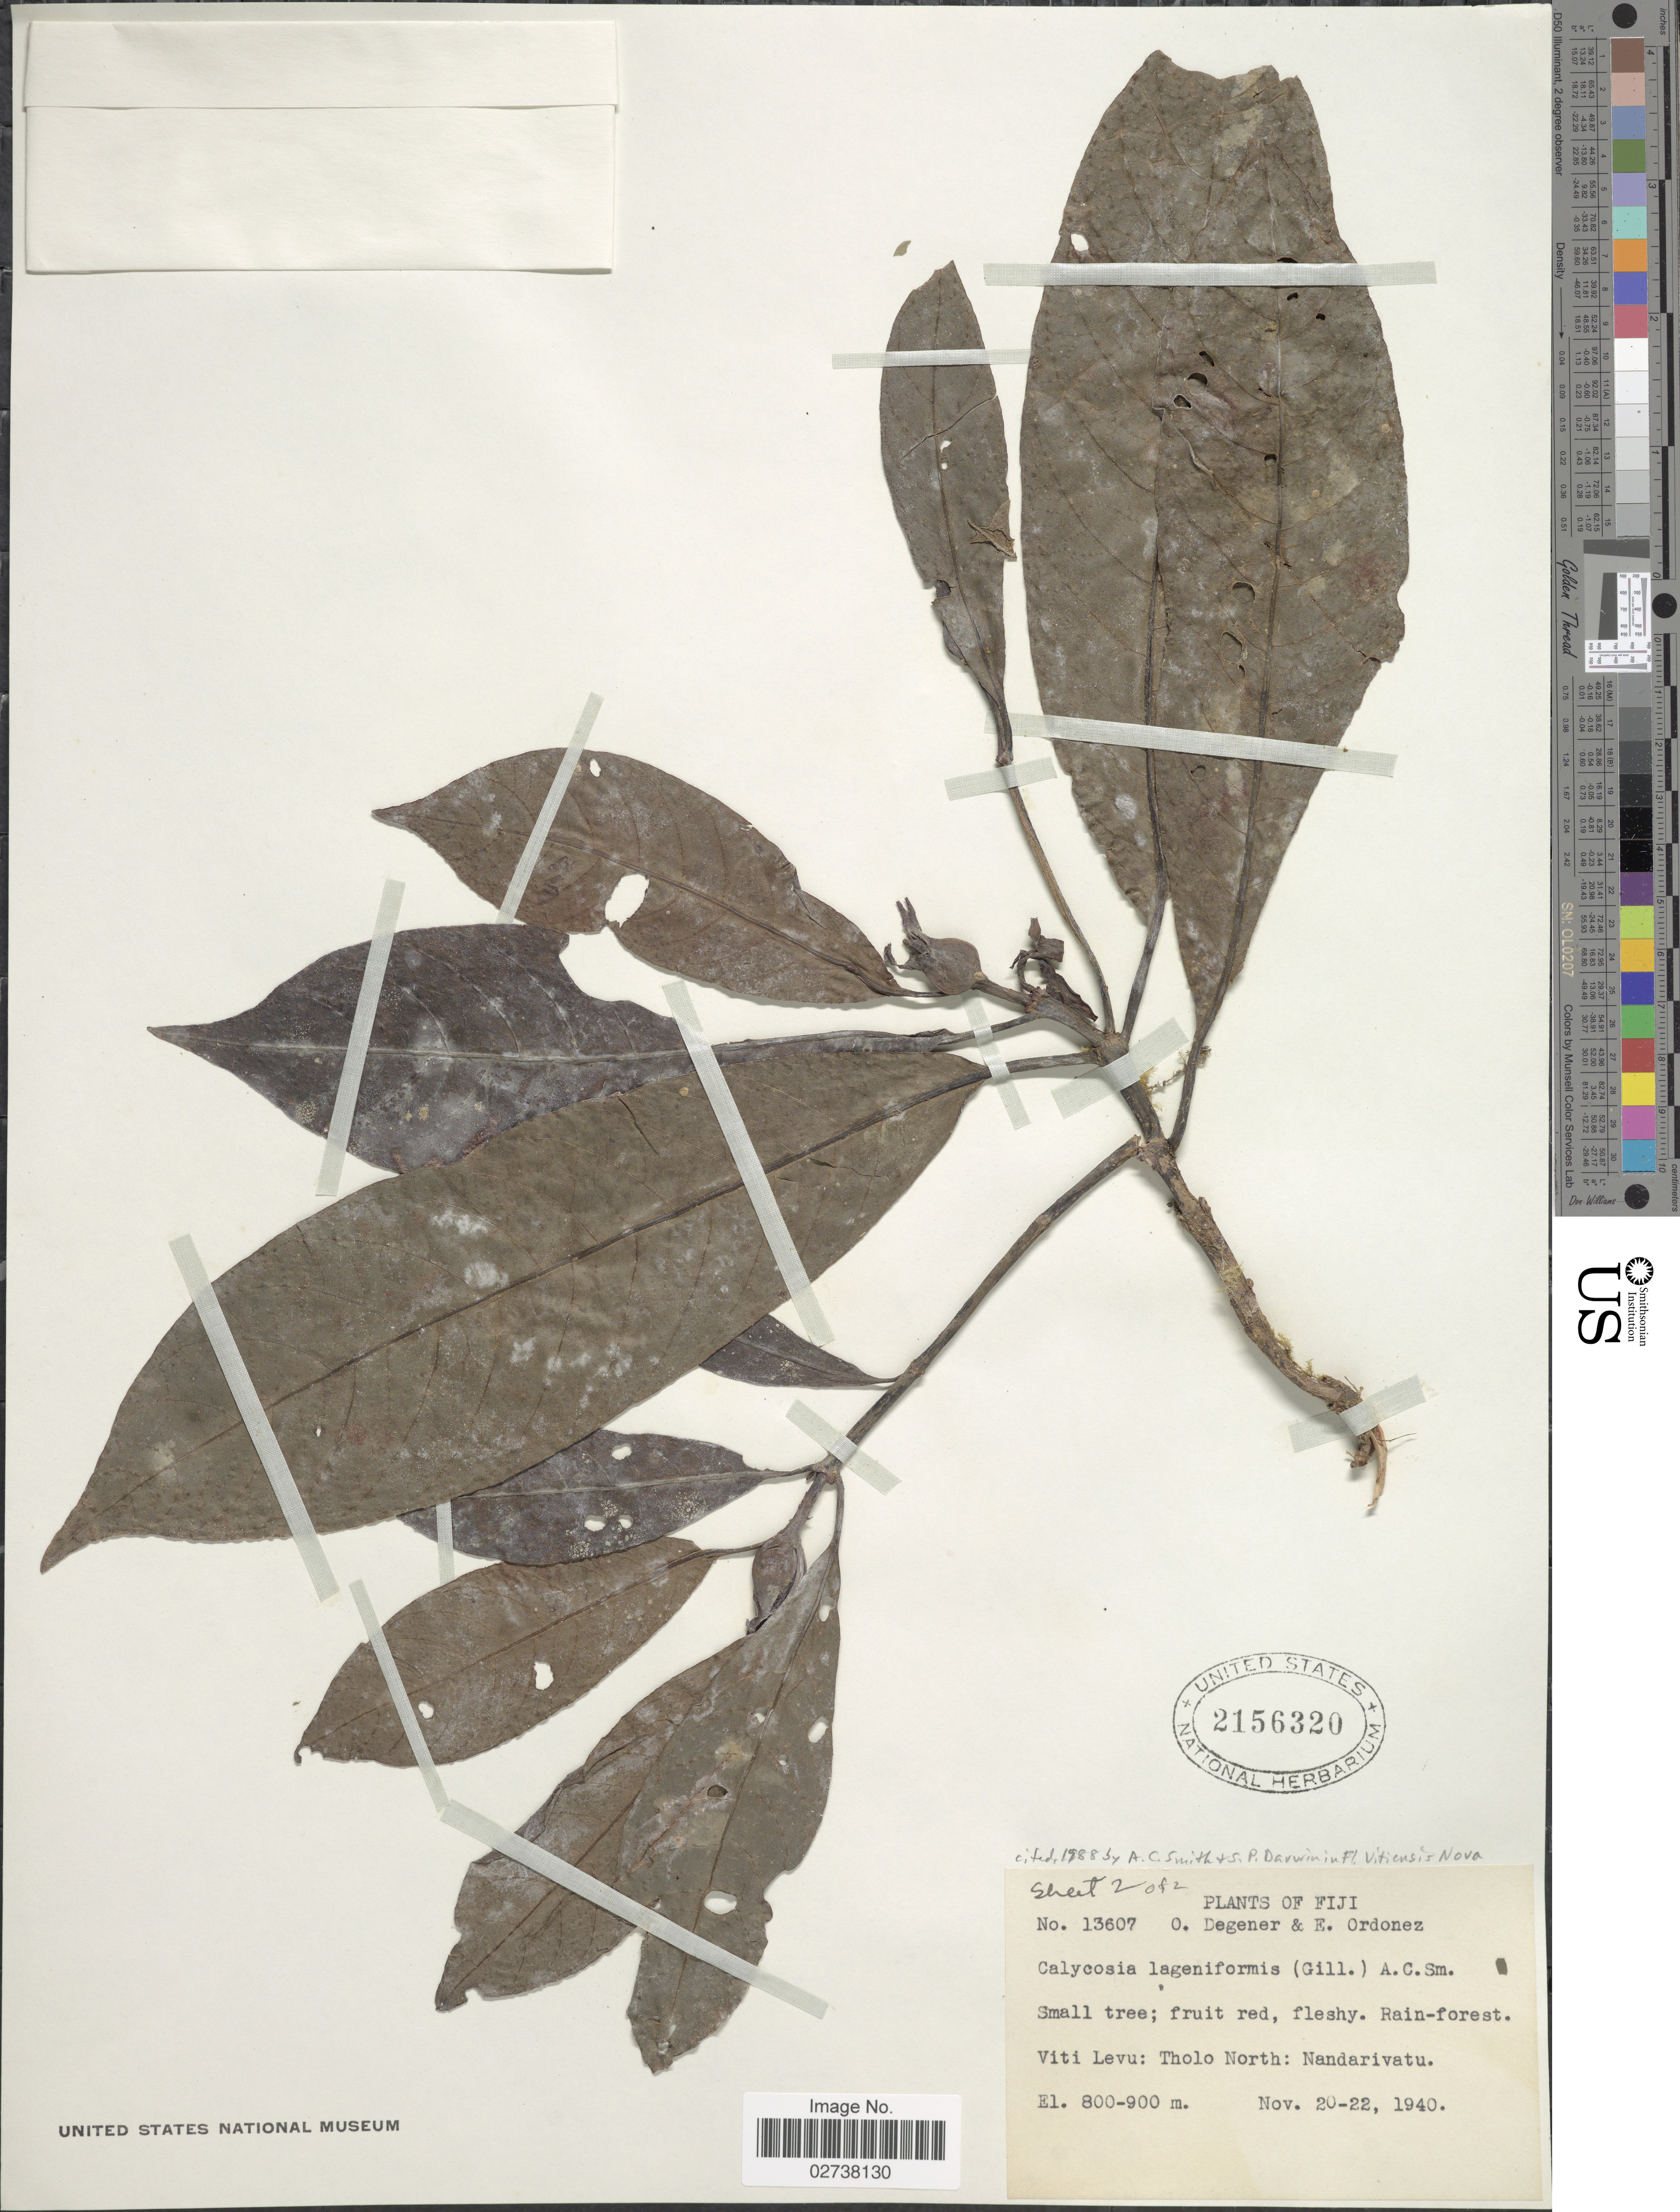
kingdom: Plantae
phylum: Tracheophyta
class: Magnoliopsida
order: Gentianales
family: Rubiaceae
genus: Calycosia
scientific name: Calycosia lageniformis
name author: (Gillespie) A.C. Sm.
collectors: O. Degener & E. Ordonez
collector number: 13607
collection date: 1940-11-20/1940-11-22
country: Fiji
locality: Viti Levu; Tholo North: Nandarivatu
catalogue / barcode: US 2156320